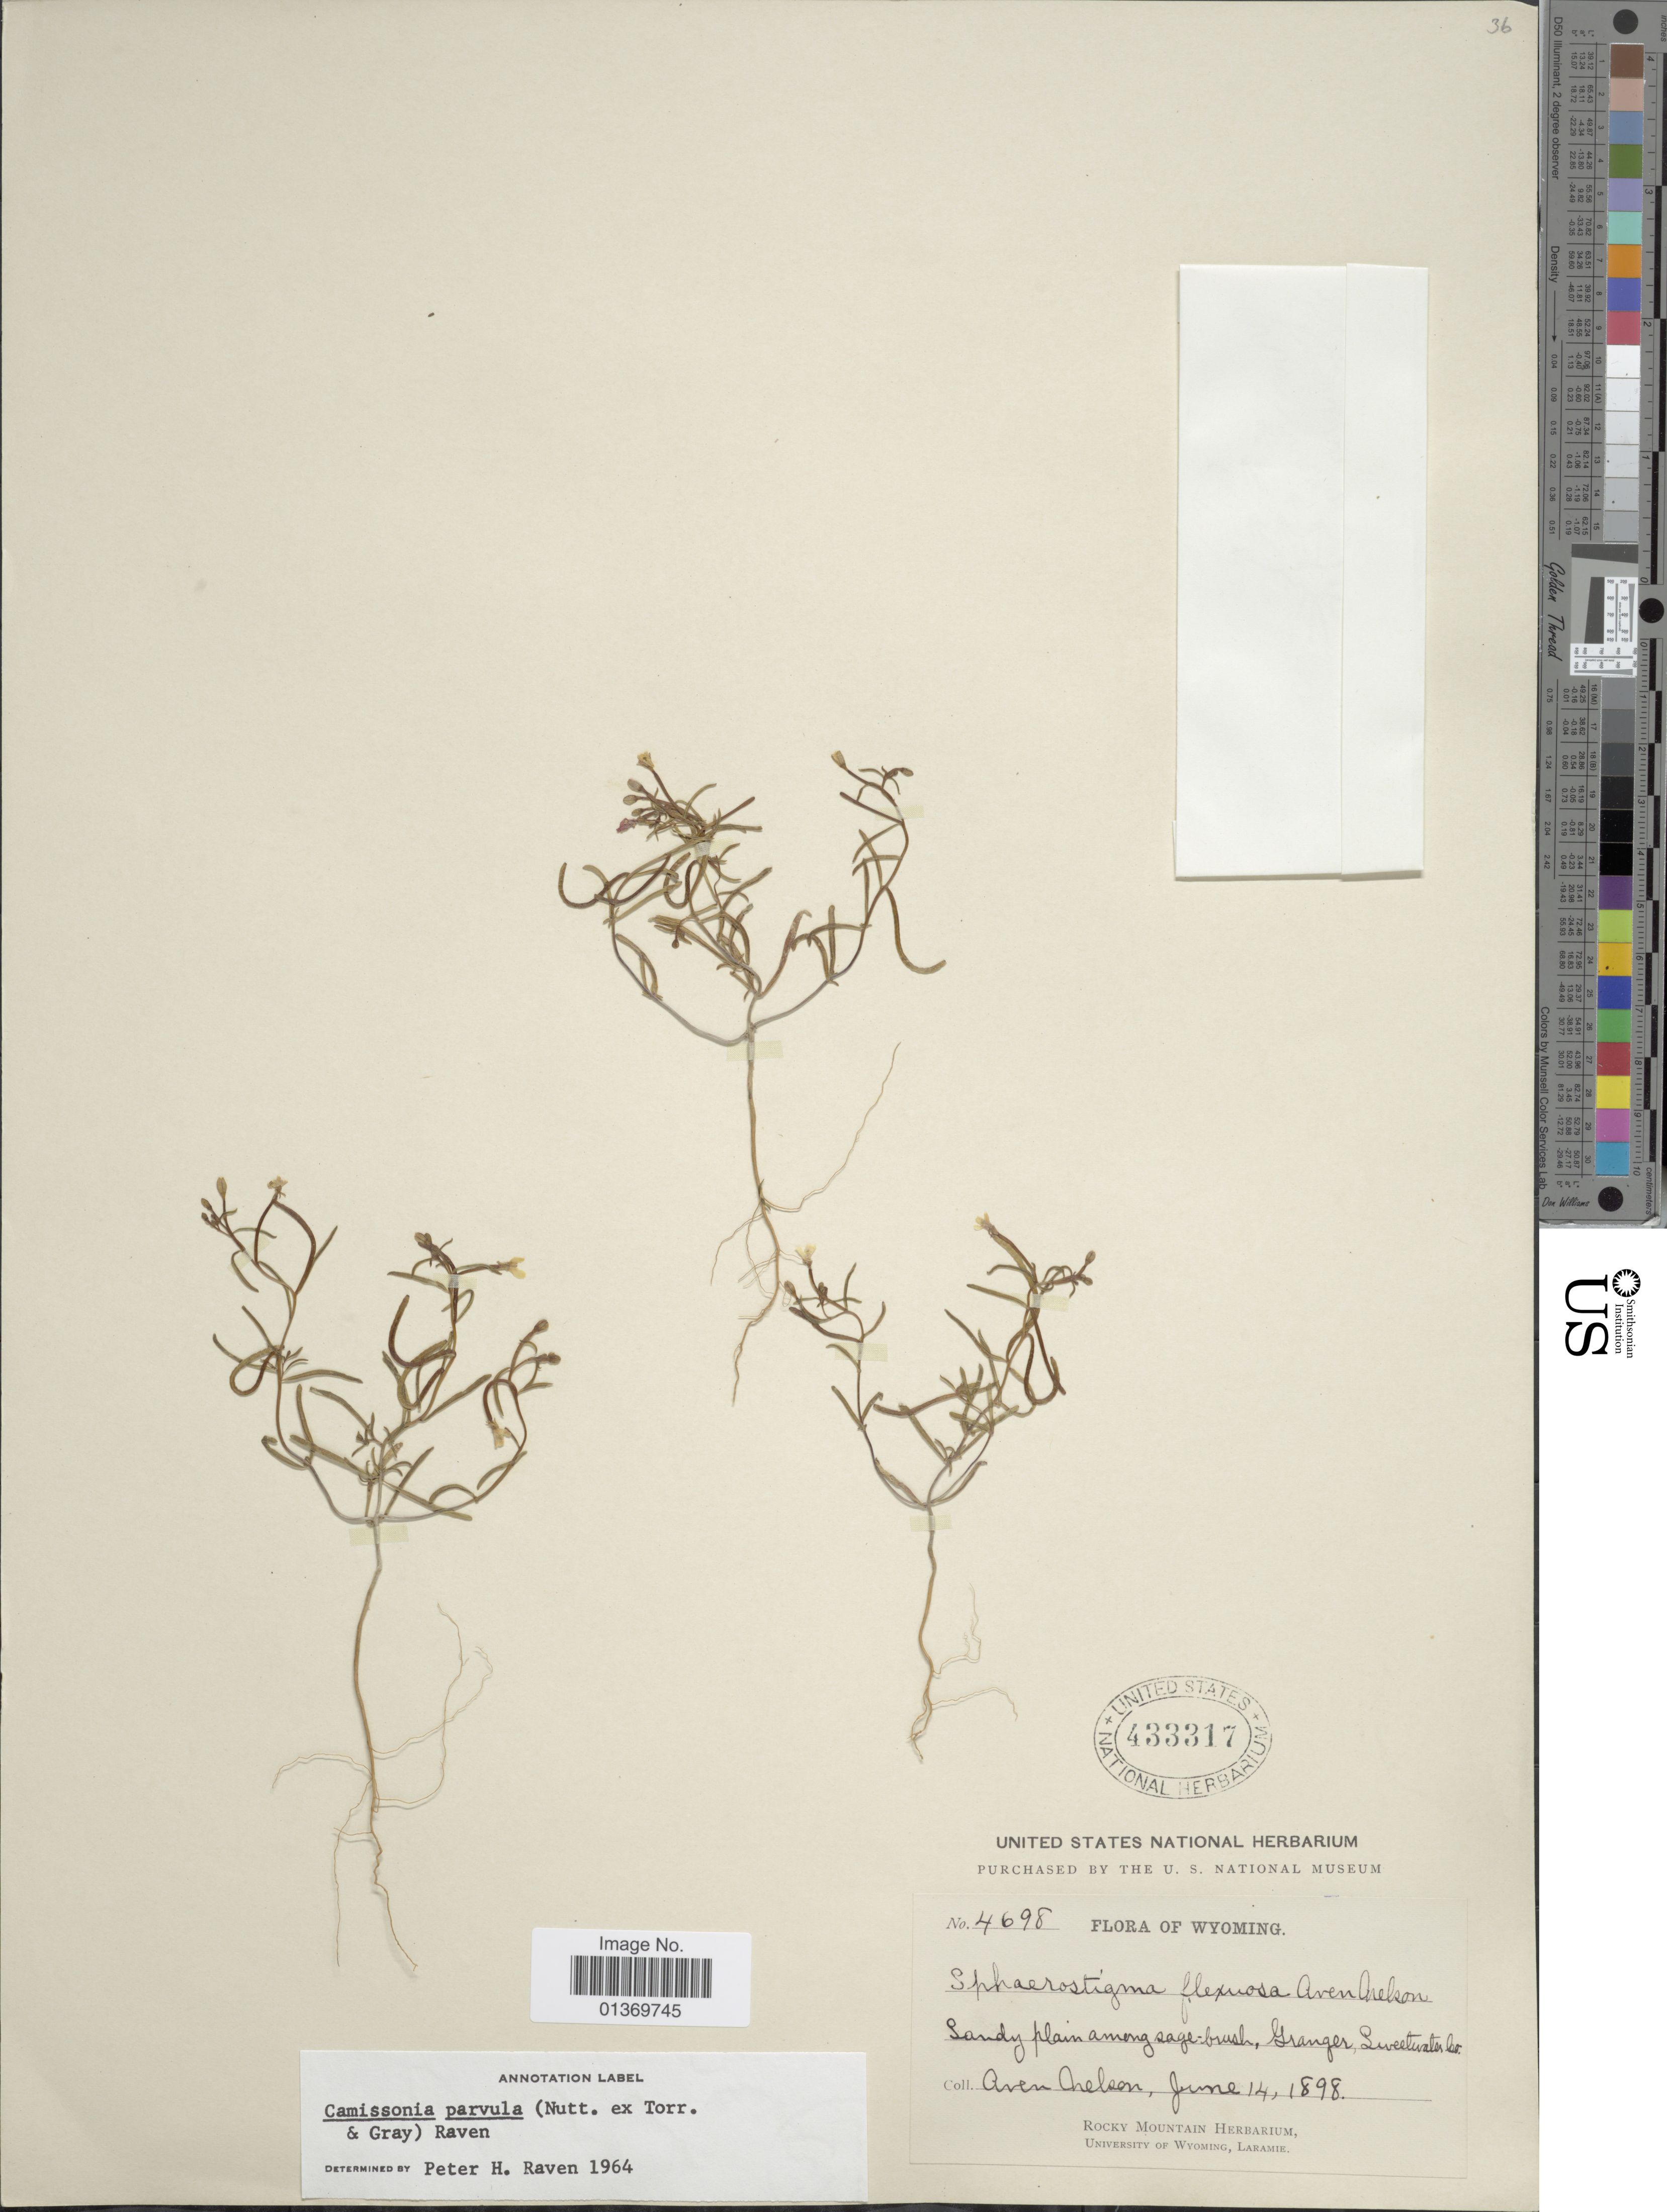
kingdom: Plantae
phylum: Tracheophyta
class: Magnoliopsida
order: Myrtales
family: Onagraceae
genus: Camissonia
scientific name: Camissonia parvula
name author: (Nutt. ex Torr. &) P.H. Raven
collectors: A. Nelson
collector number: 4698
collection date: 1898-06-14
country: United States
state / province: Wyoming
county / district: Sweetwater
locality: Sandy plain among sage-brush, Granger, Sweetwater Co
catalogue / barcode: US 433317